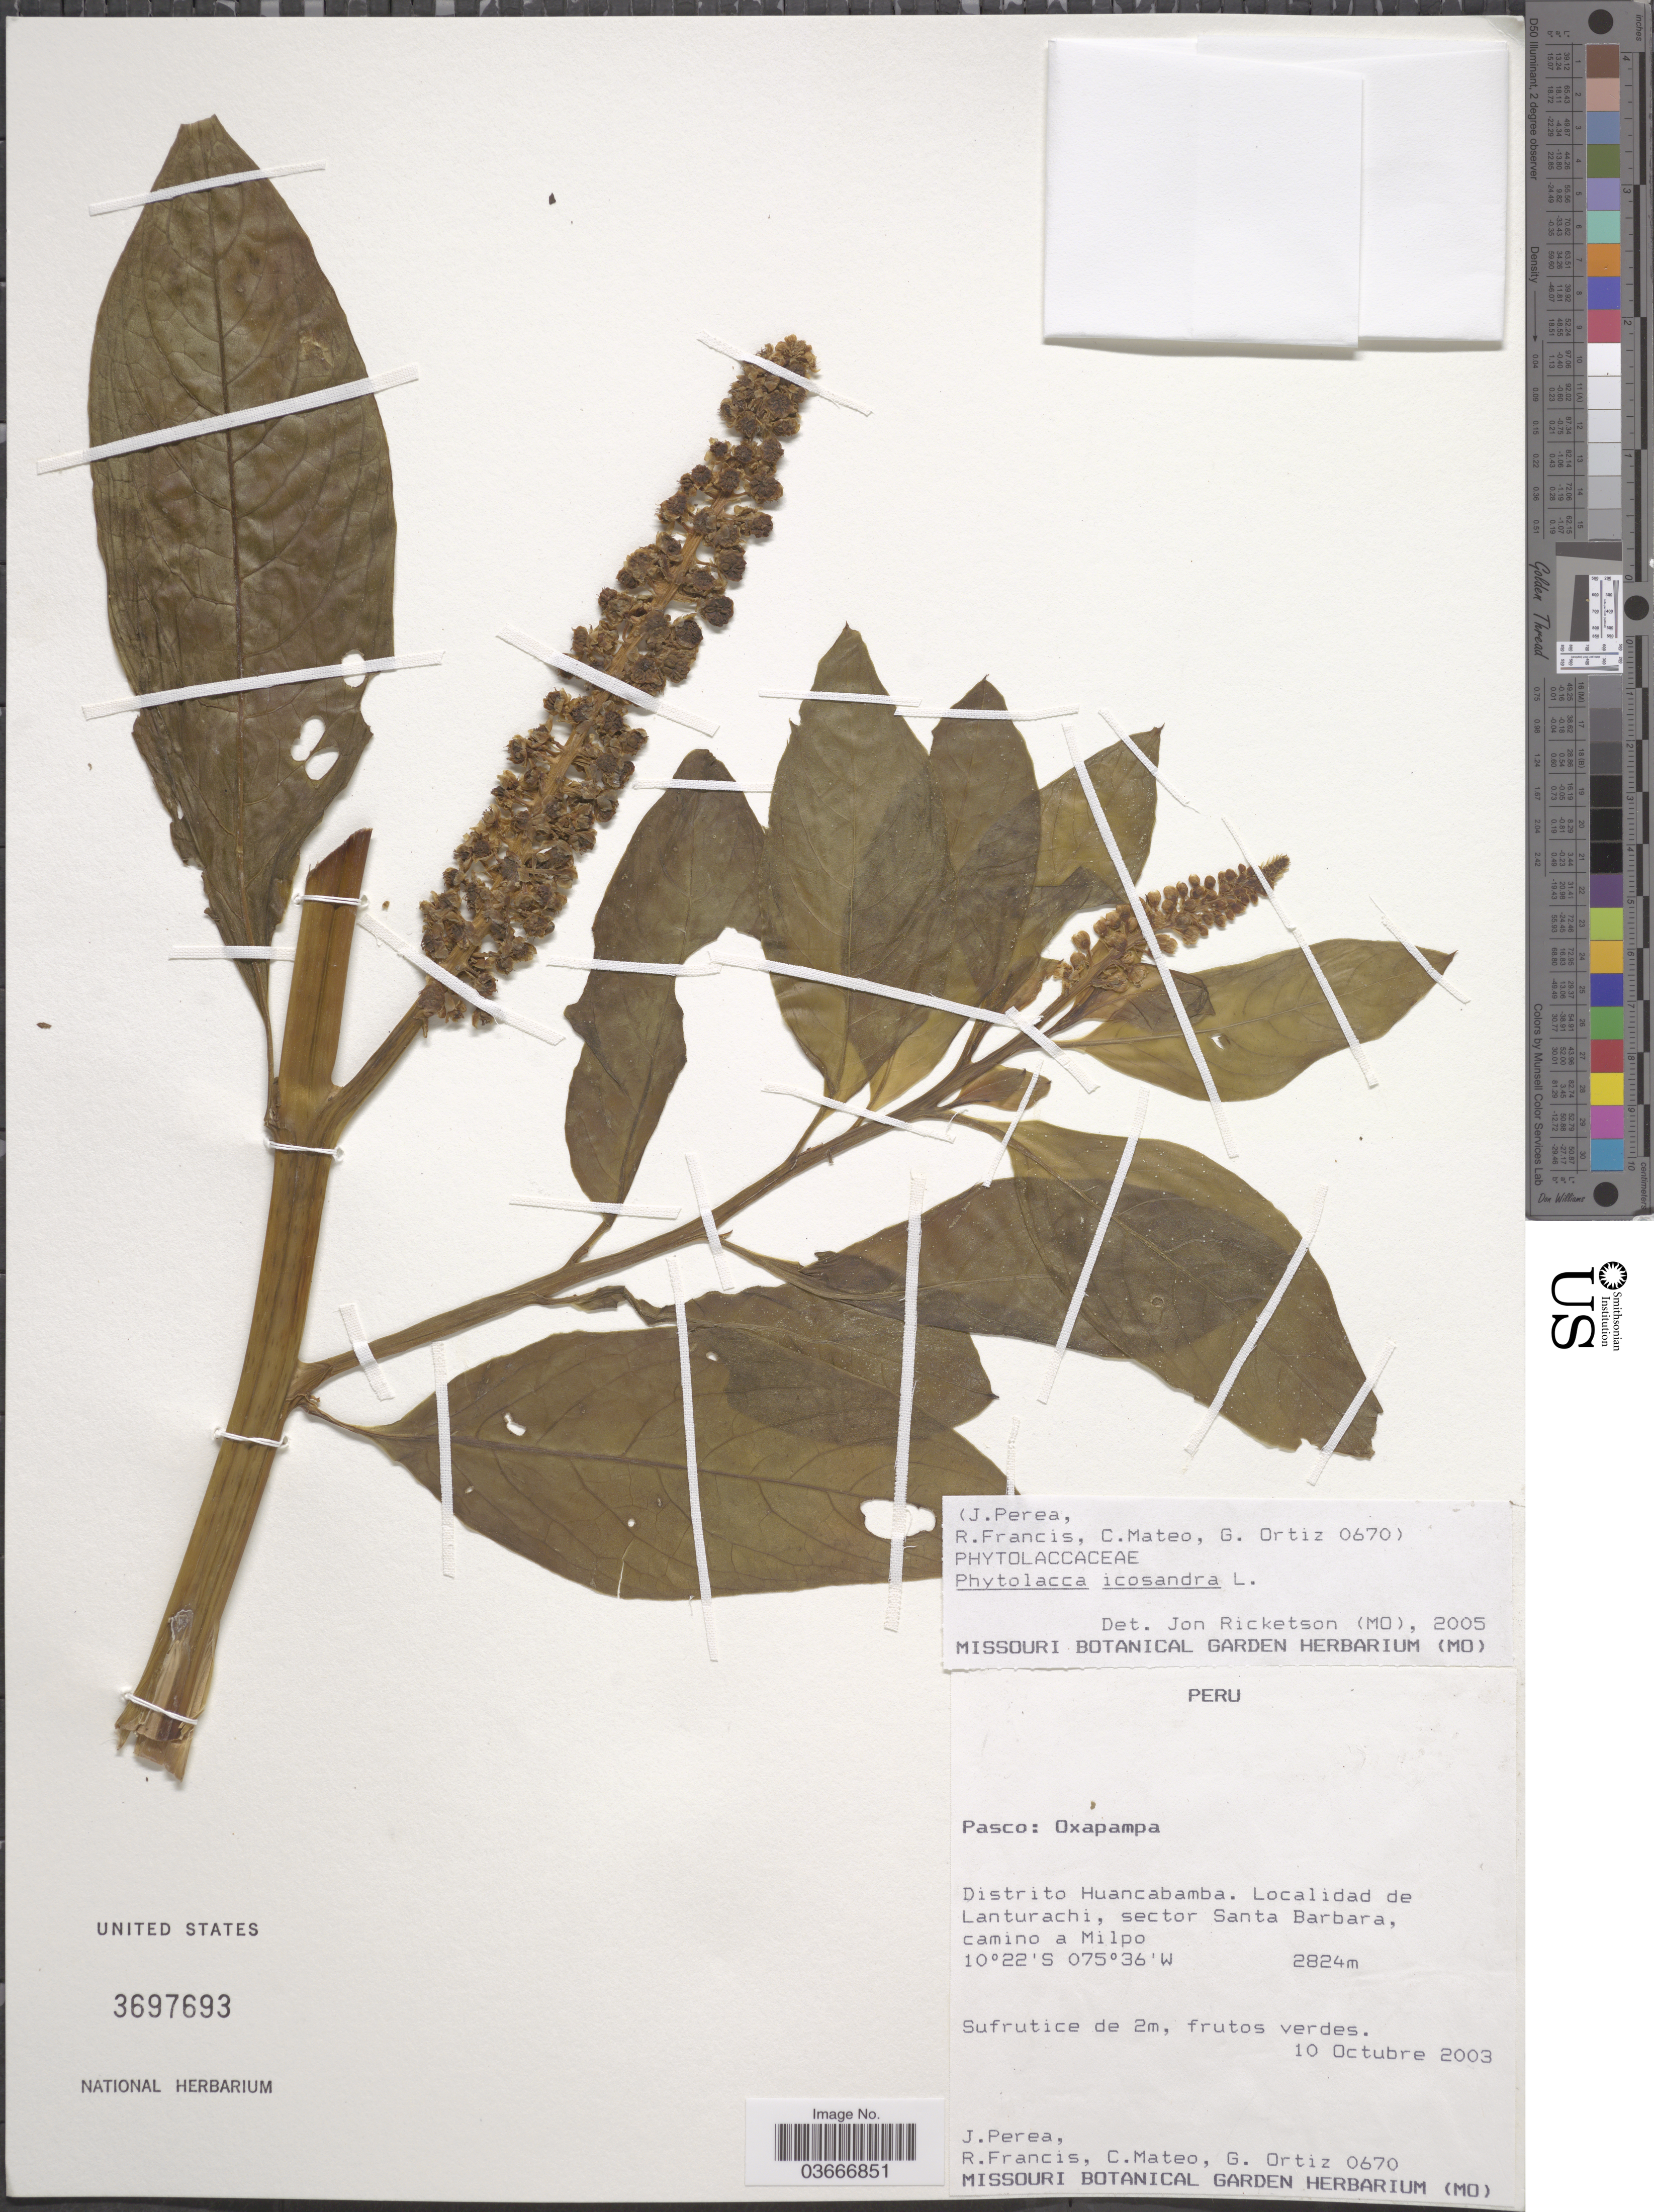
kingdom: Plantae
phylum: Tracheophyta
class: Magnoliopsida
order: Caryophyllales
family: Phytolaccaceae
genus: Phytolacca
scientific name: Phytolacca icosandra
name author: L.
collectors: J. Perea, R. Francis, C. Mateo & G. Ortiz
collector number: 0670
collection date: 2003-10-10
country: Peru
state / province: Pasco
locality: Oxapampa. Distrito Huancabamba. Localidad de Lanturachi, sector Santa Barbara, camino a Milpo.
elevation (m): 2824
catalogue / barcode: US 3697693